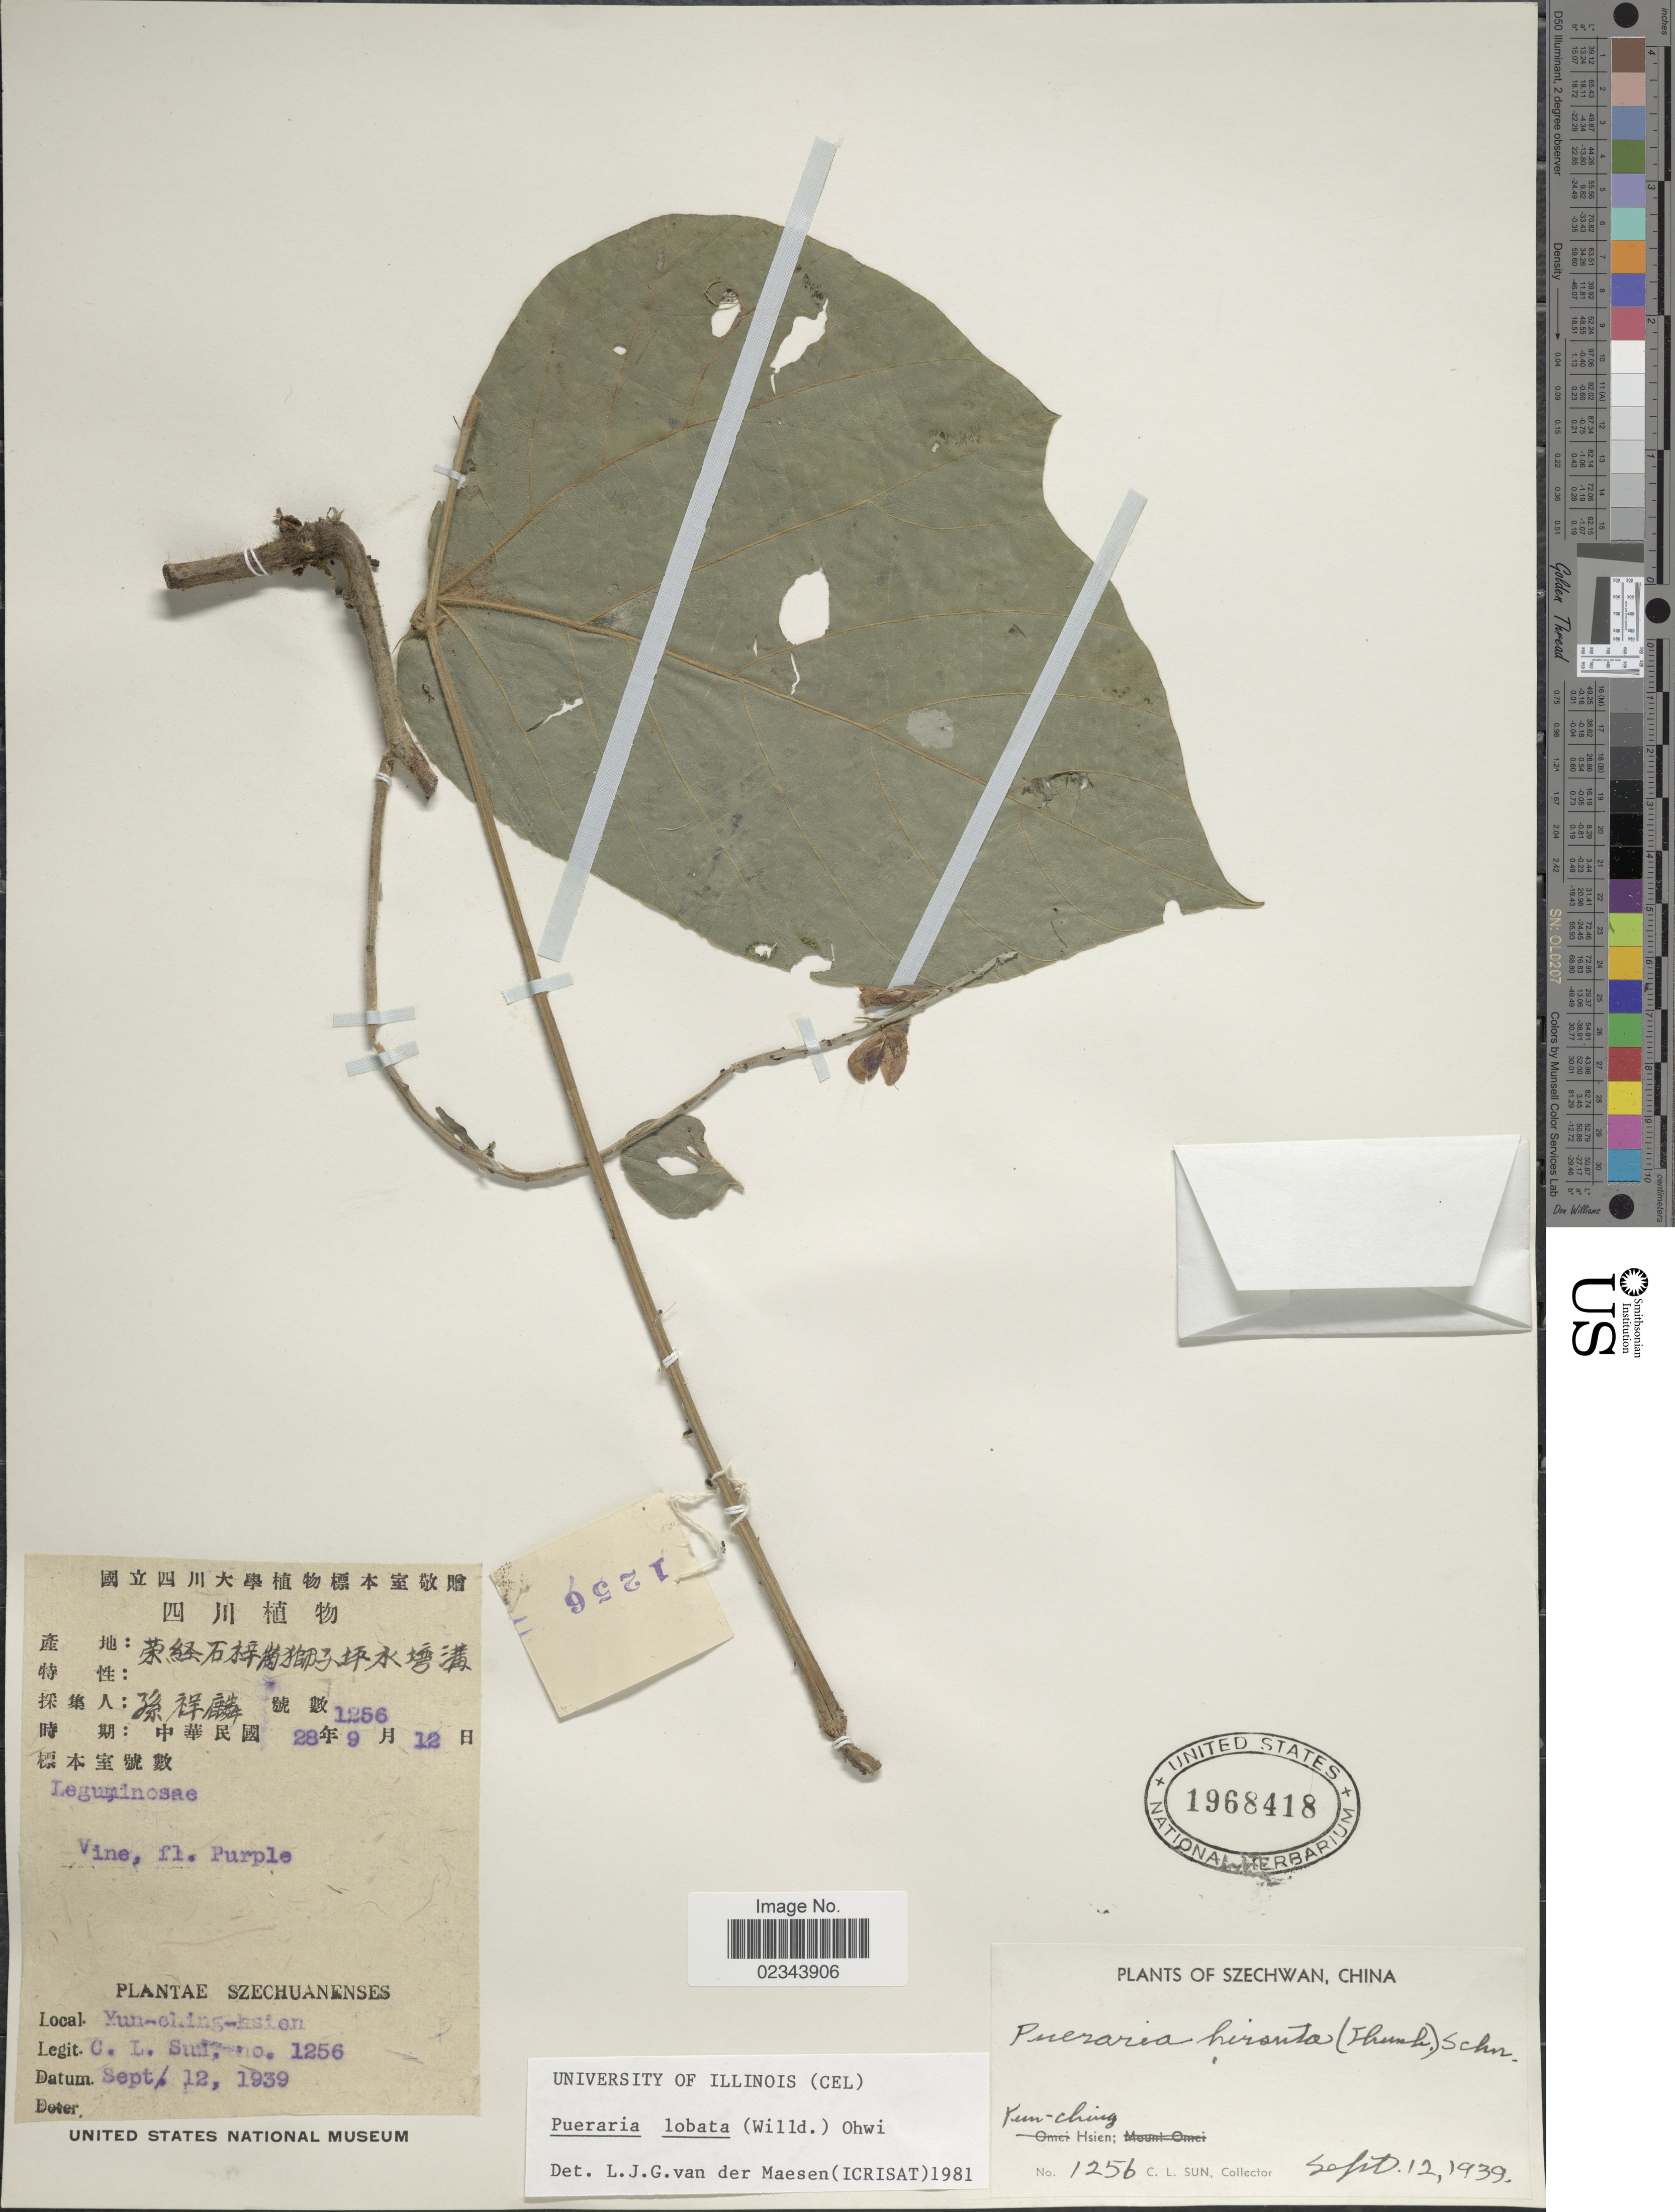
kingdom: Plantae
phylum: Tracheophyta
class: Magnoliopsida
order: Fabales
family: Fabaceae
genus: Pueraria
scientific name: Pueraria lobata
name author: (Willd.) Ohwi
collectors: C. Sun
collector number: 1256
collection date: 1939-09-12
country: China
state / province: Sichuan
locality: Szechwan, Yun-Ching-hsien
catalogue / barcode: US 1968418